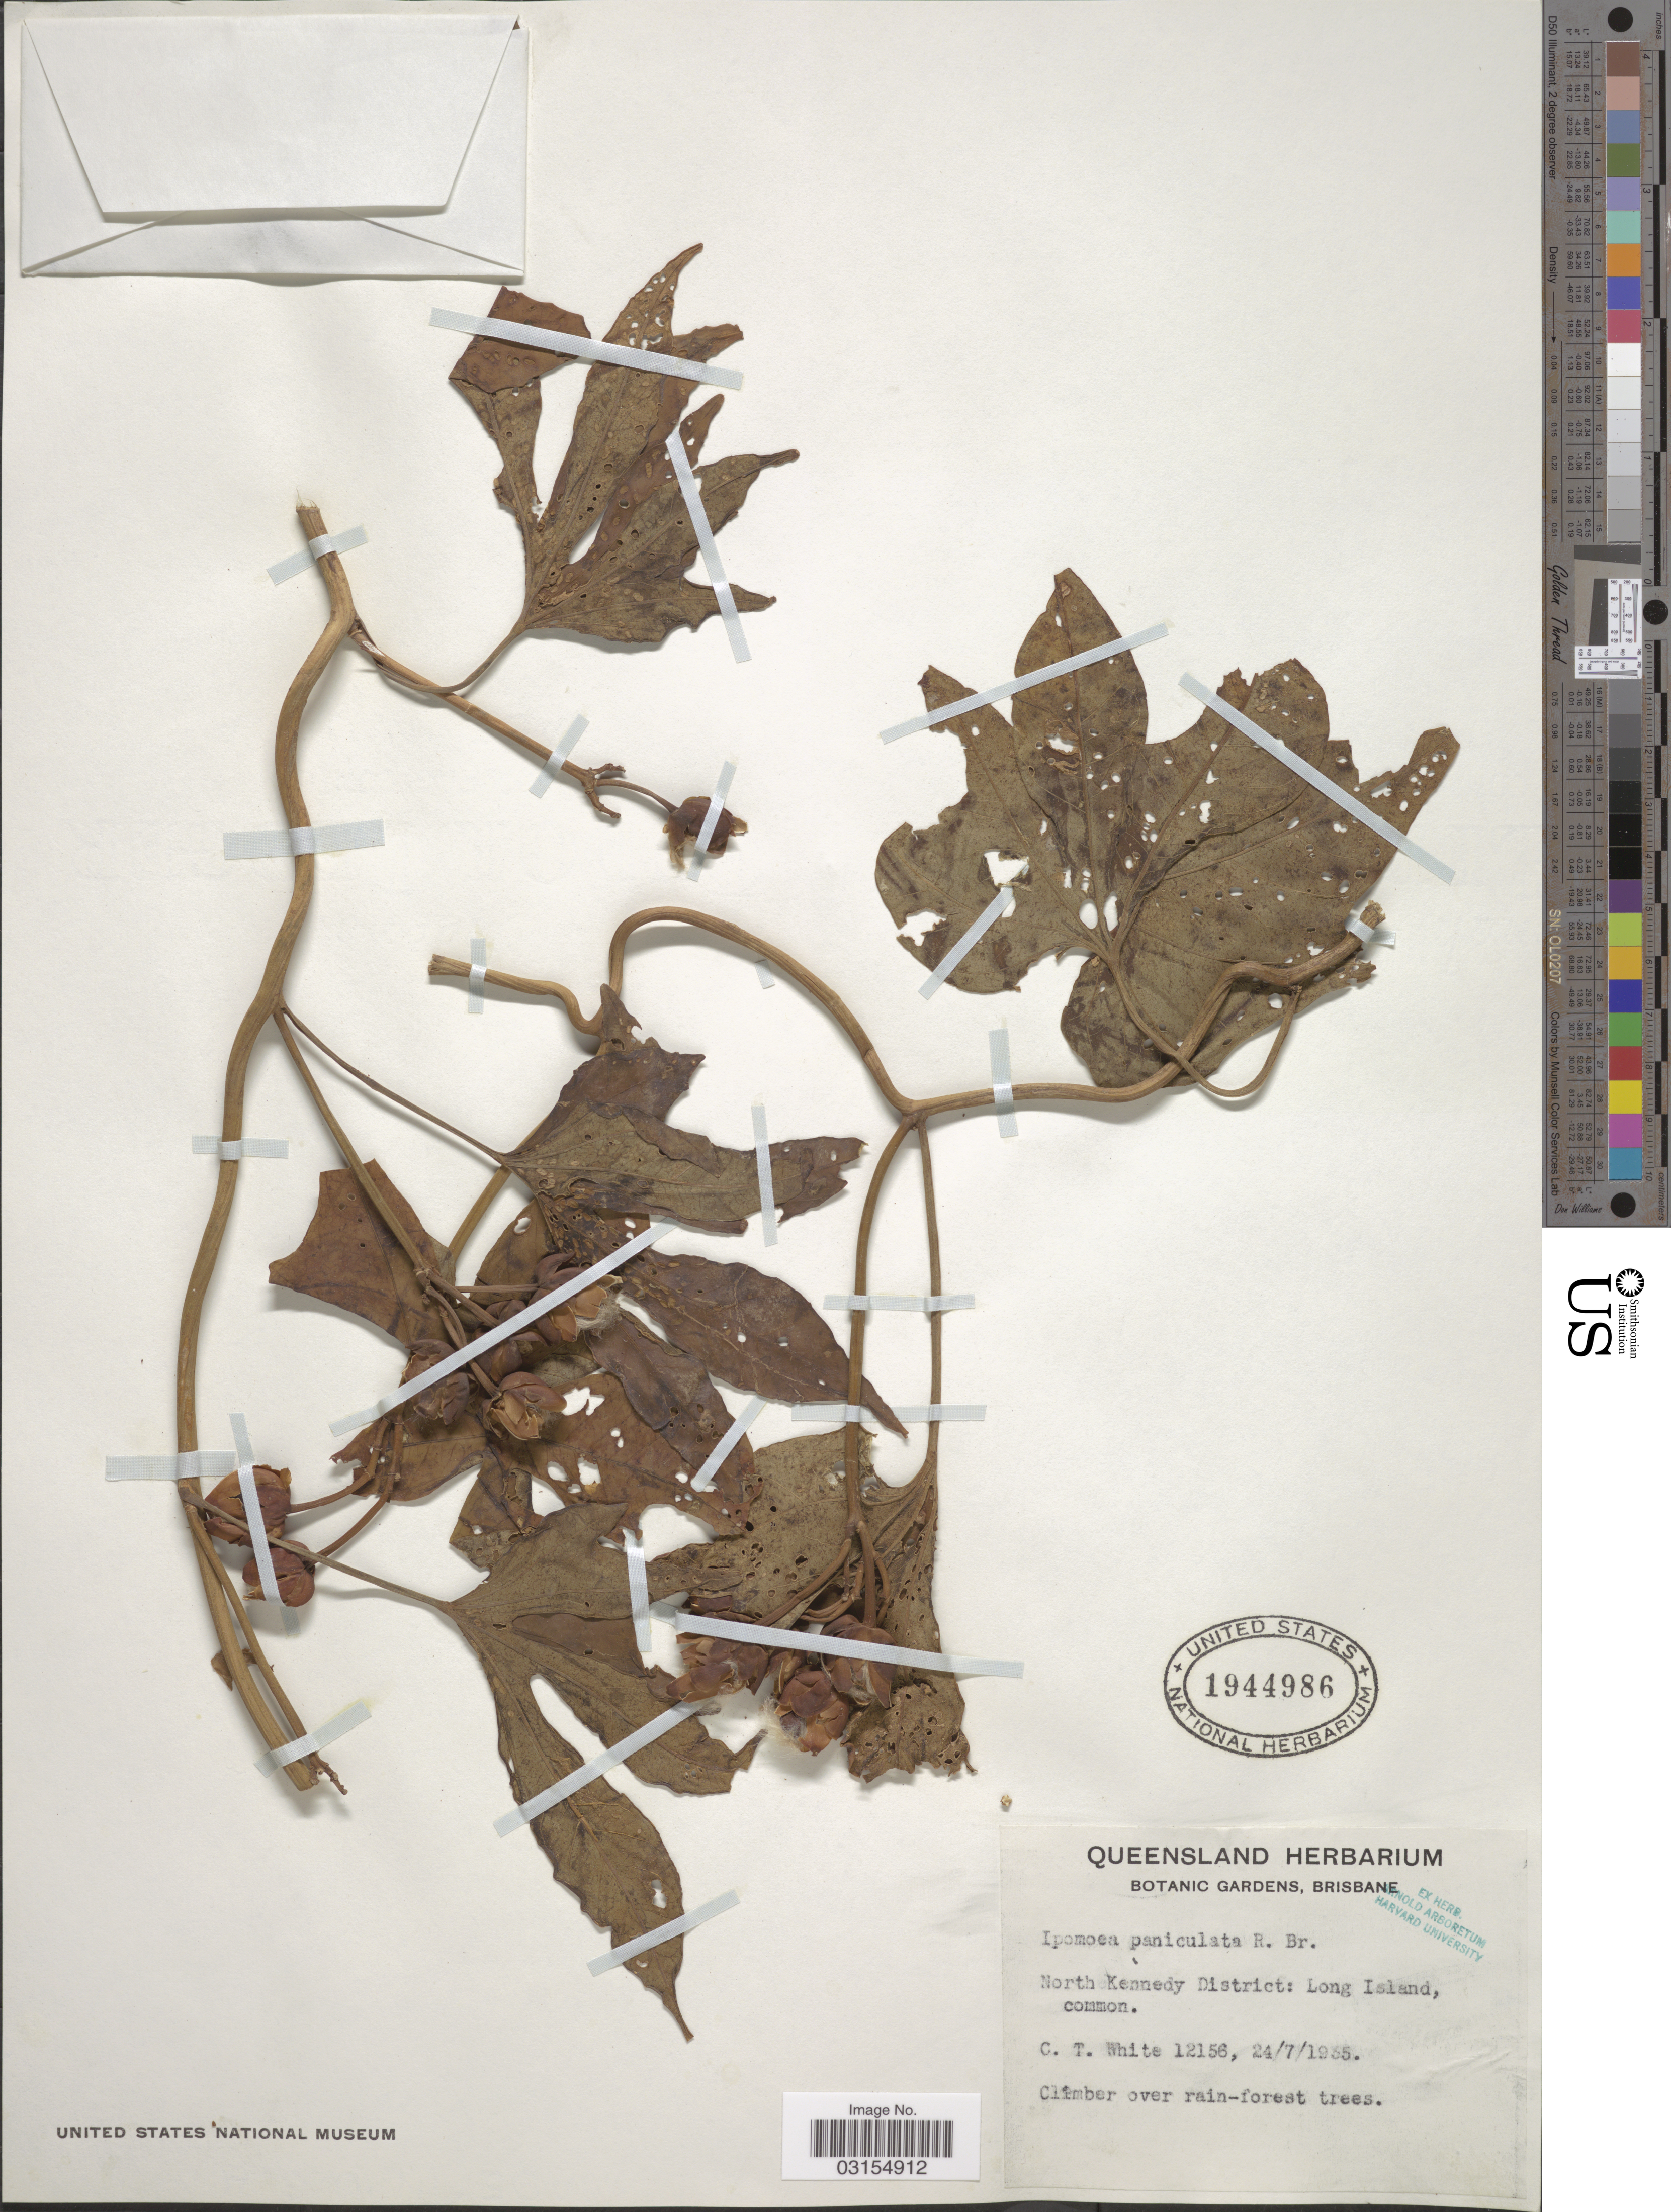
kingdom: Plantae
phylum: Tracheophyta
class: Magnoliopsida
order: Solanales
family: Convolvulaceae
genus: Ipomoea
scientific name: Ipomoea paniculata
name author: (L.) R. Br.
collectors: C. T. White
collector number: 12156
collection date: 1935-07-24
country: Australia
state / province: Queensland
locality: North Kennedy District: Long Island.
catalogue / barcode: US 1944986